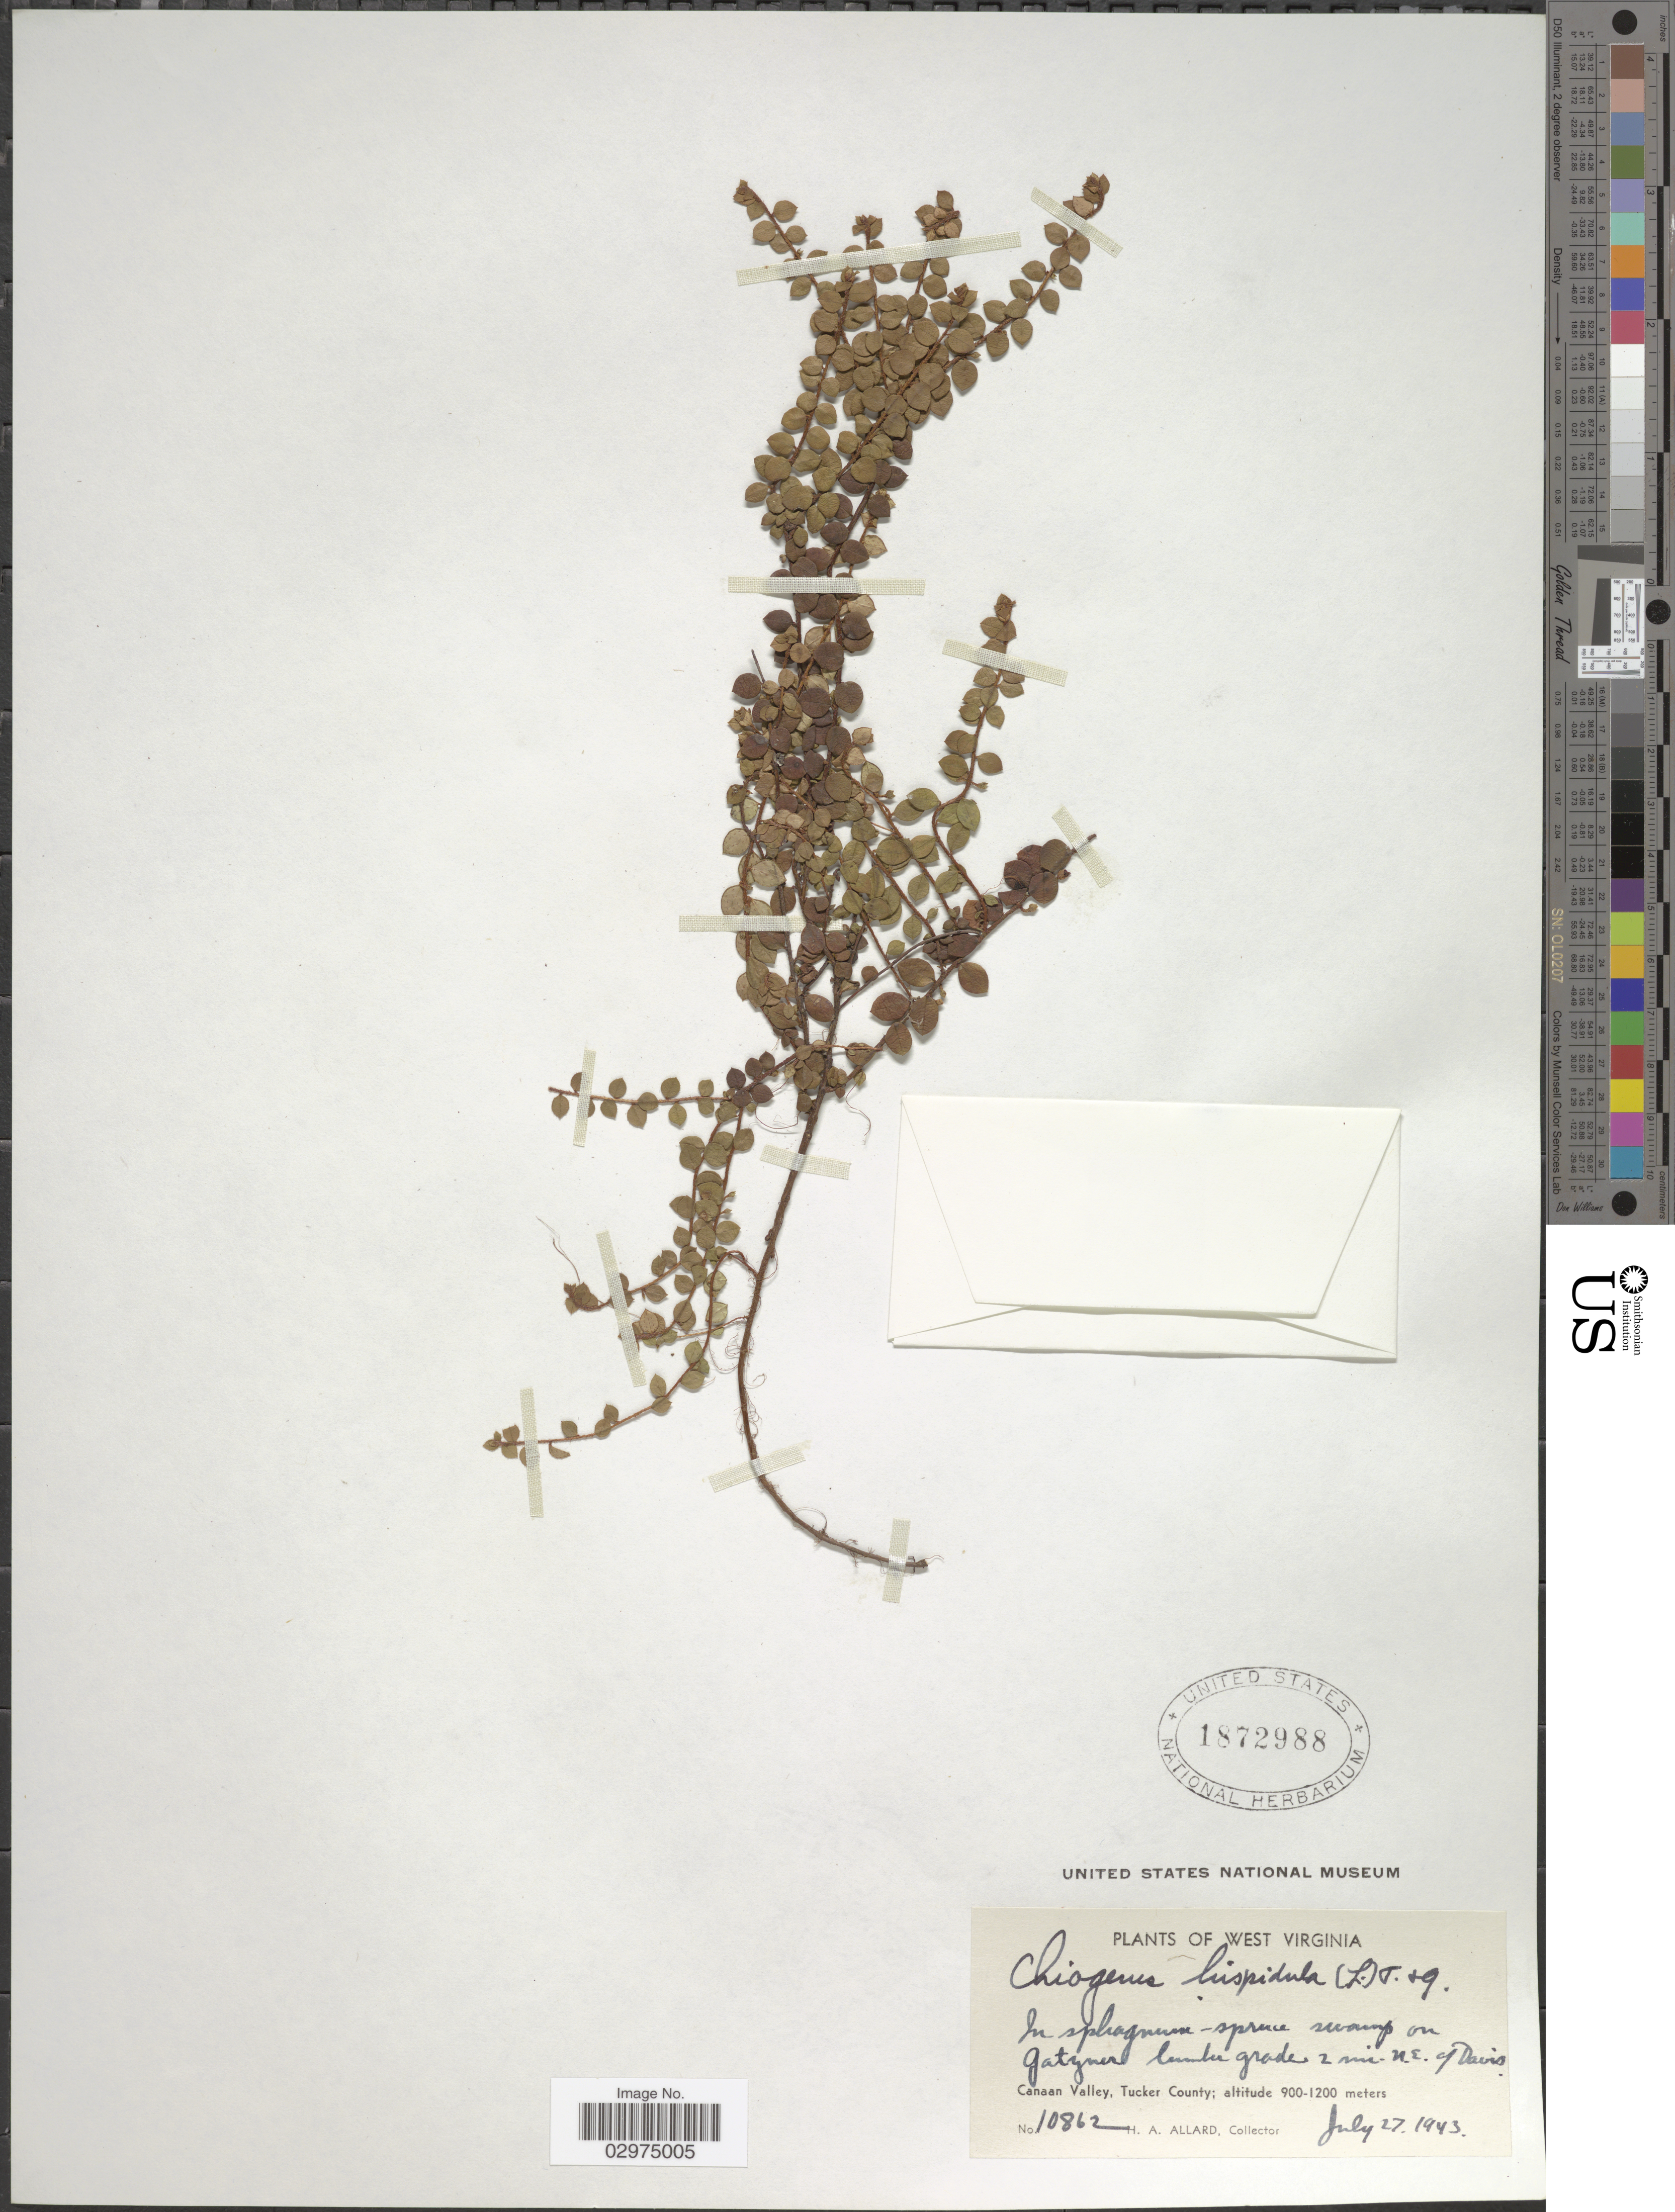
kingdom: Plantae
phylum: Tracheophyta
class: Magnoliopsida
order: Ericales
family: Ericaceae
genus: Gaultheria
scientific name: Gaultheria hispidula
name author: (L.) Muhl. ex Bigelow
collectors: H. A. Allard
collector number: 10862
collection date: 1943-07-27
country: United States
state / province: West Virginia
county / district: Tucker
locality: In sphagnum-spruce swamp on Gatyner lumber grades 2 mi. N.E. of Davis. Canaan Valley, Tucker County.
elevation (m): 900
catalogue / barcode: US 1872988